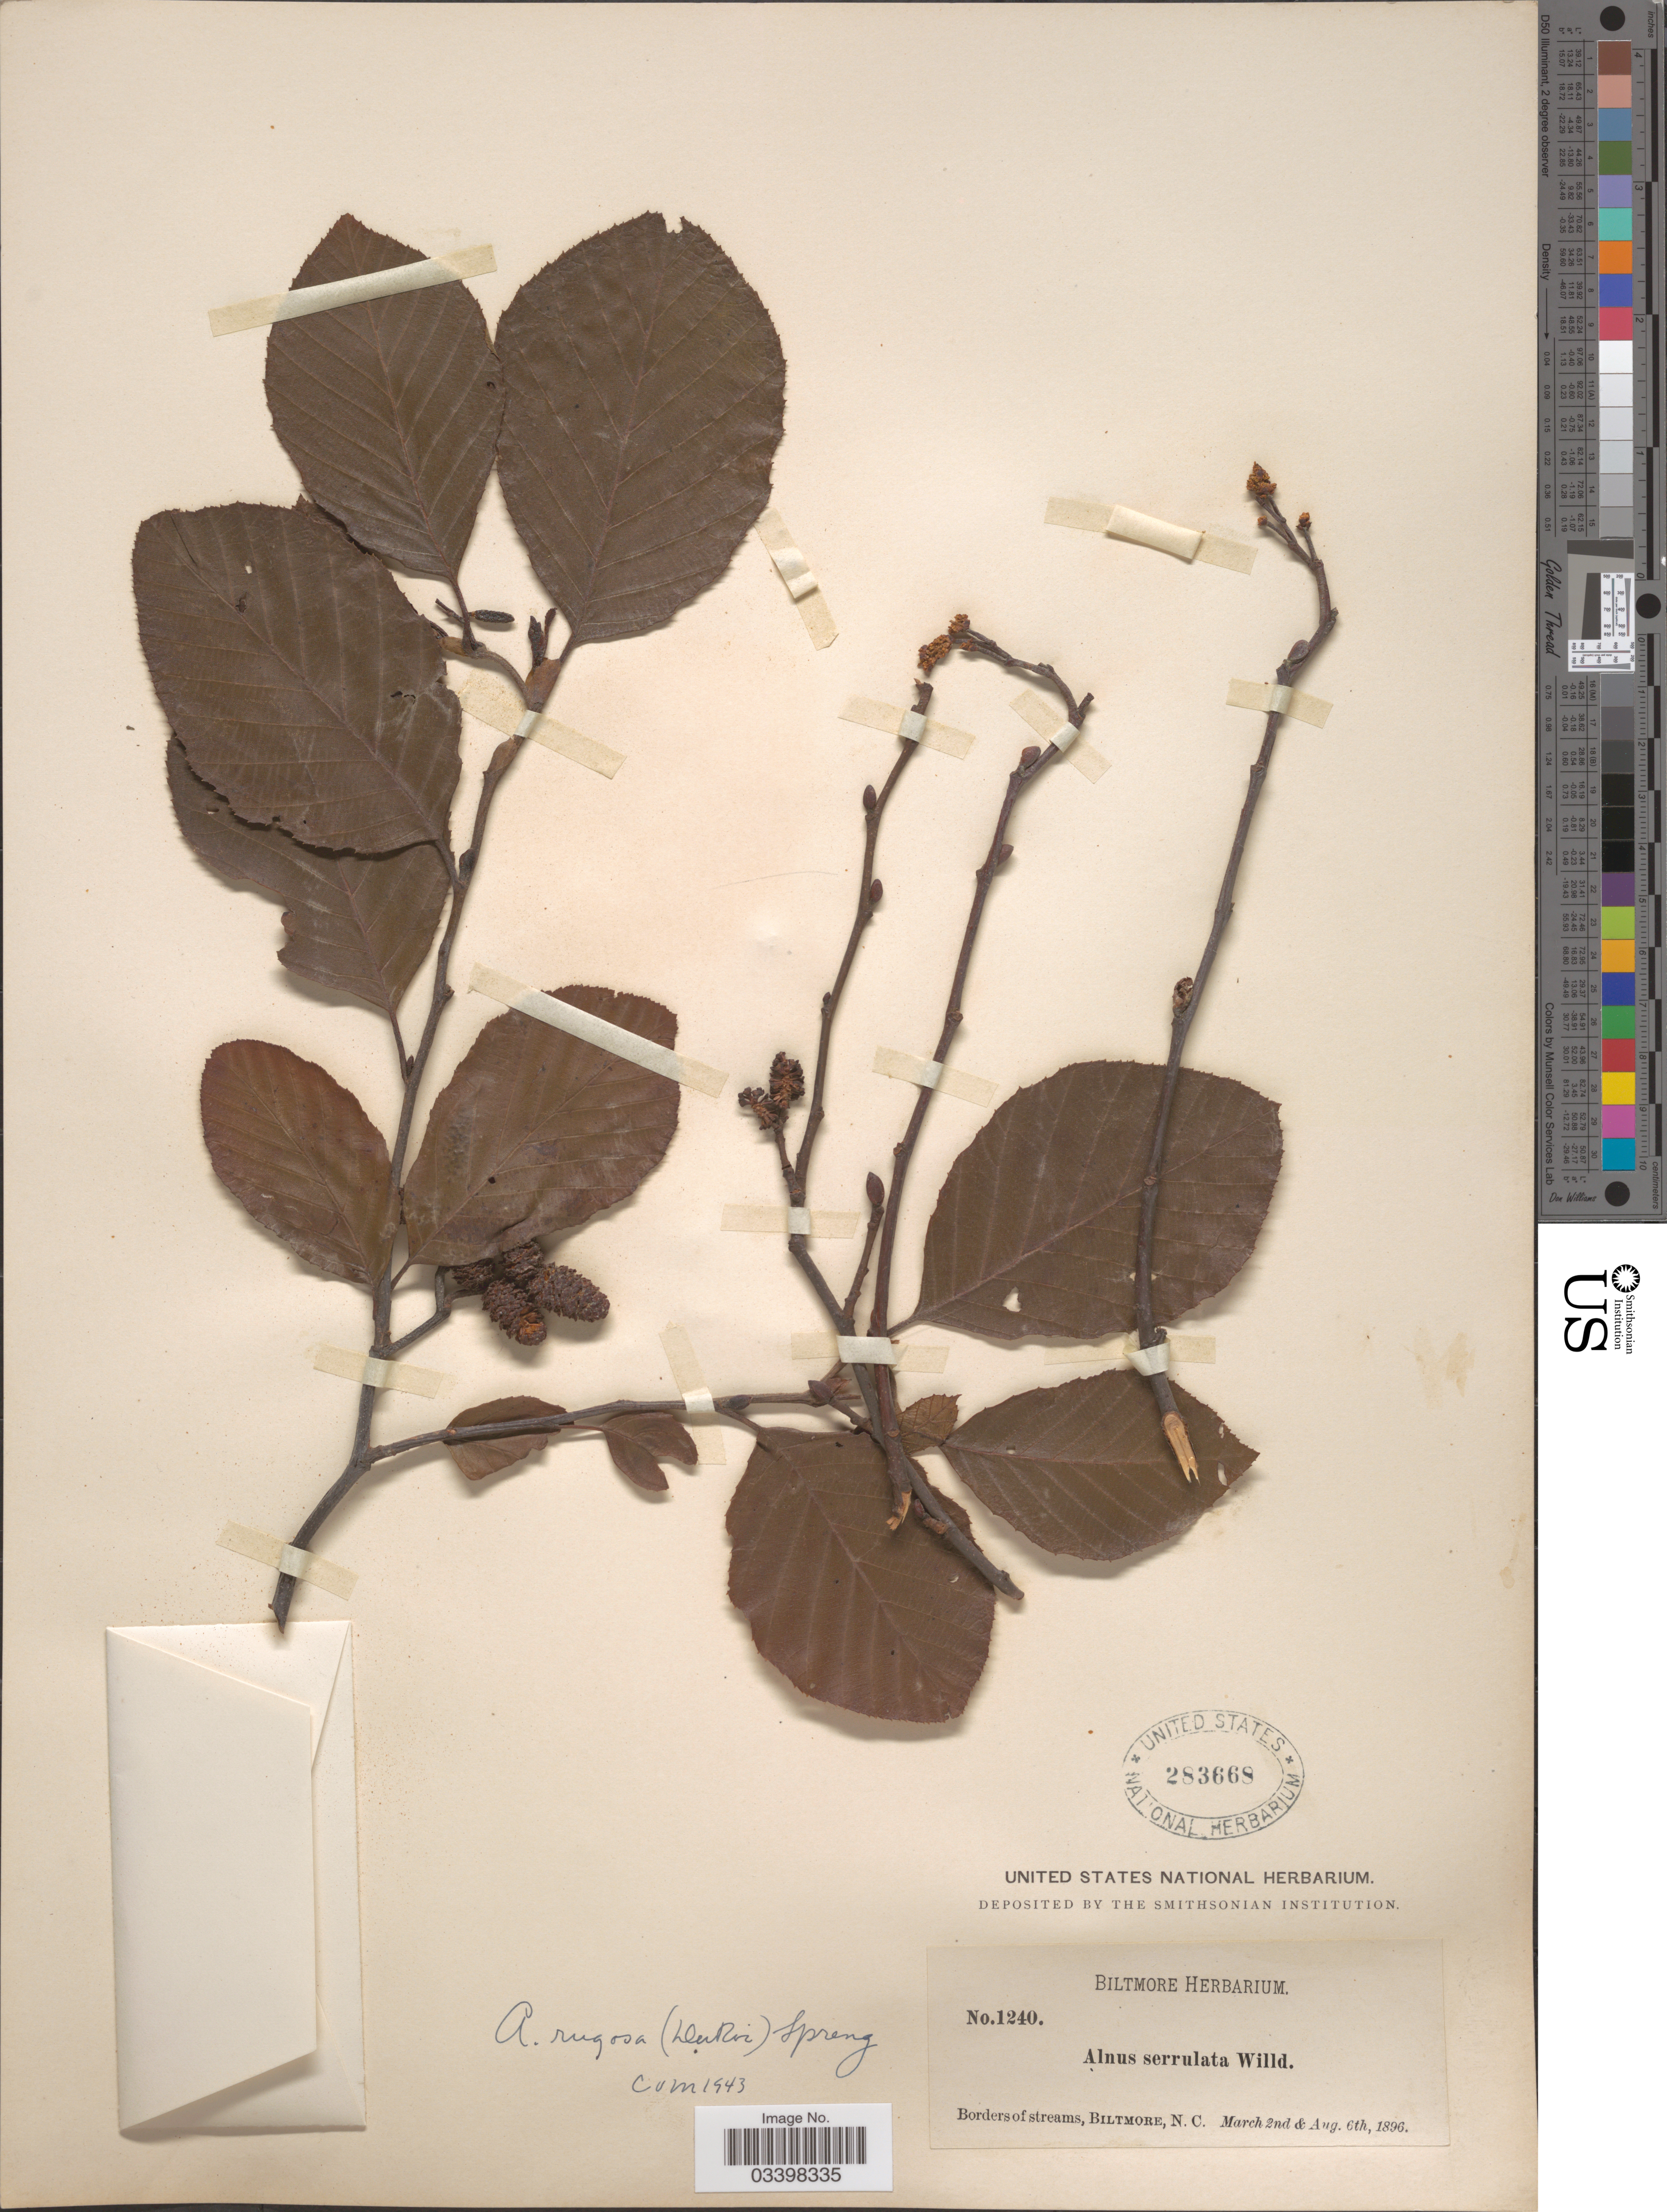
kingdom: Plantae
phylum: Tracheophyta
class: Magnoliopsida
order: Fagales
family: Betulaceae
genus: Alnus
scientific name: Alnus serrulata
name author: (Aiton) Willd.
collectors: ex herb. Biltmore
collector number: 1240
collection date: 1896-03-02/1896-08-06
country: United States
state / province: North Carolina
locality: Biltmore.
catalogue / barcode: US 283668